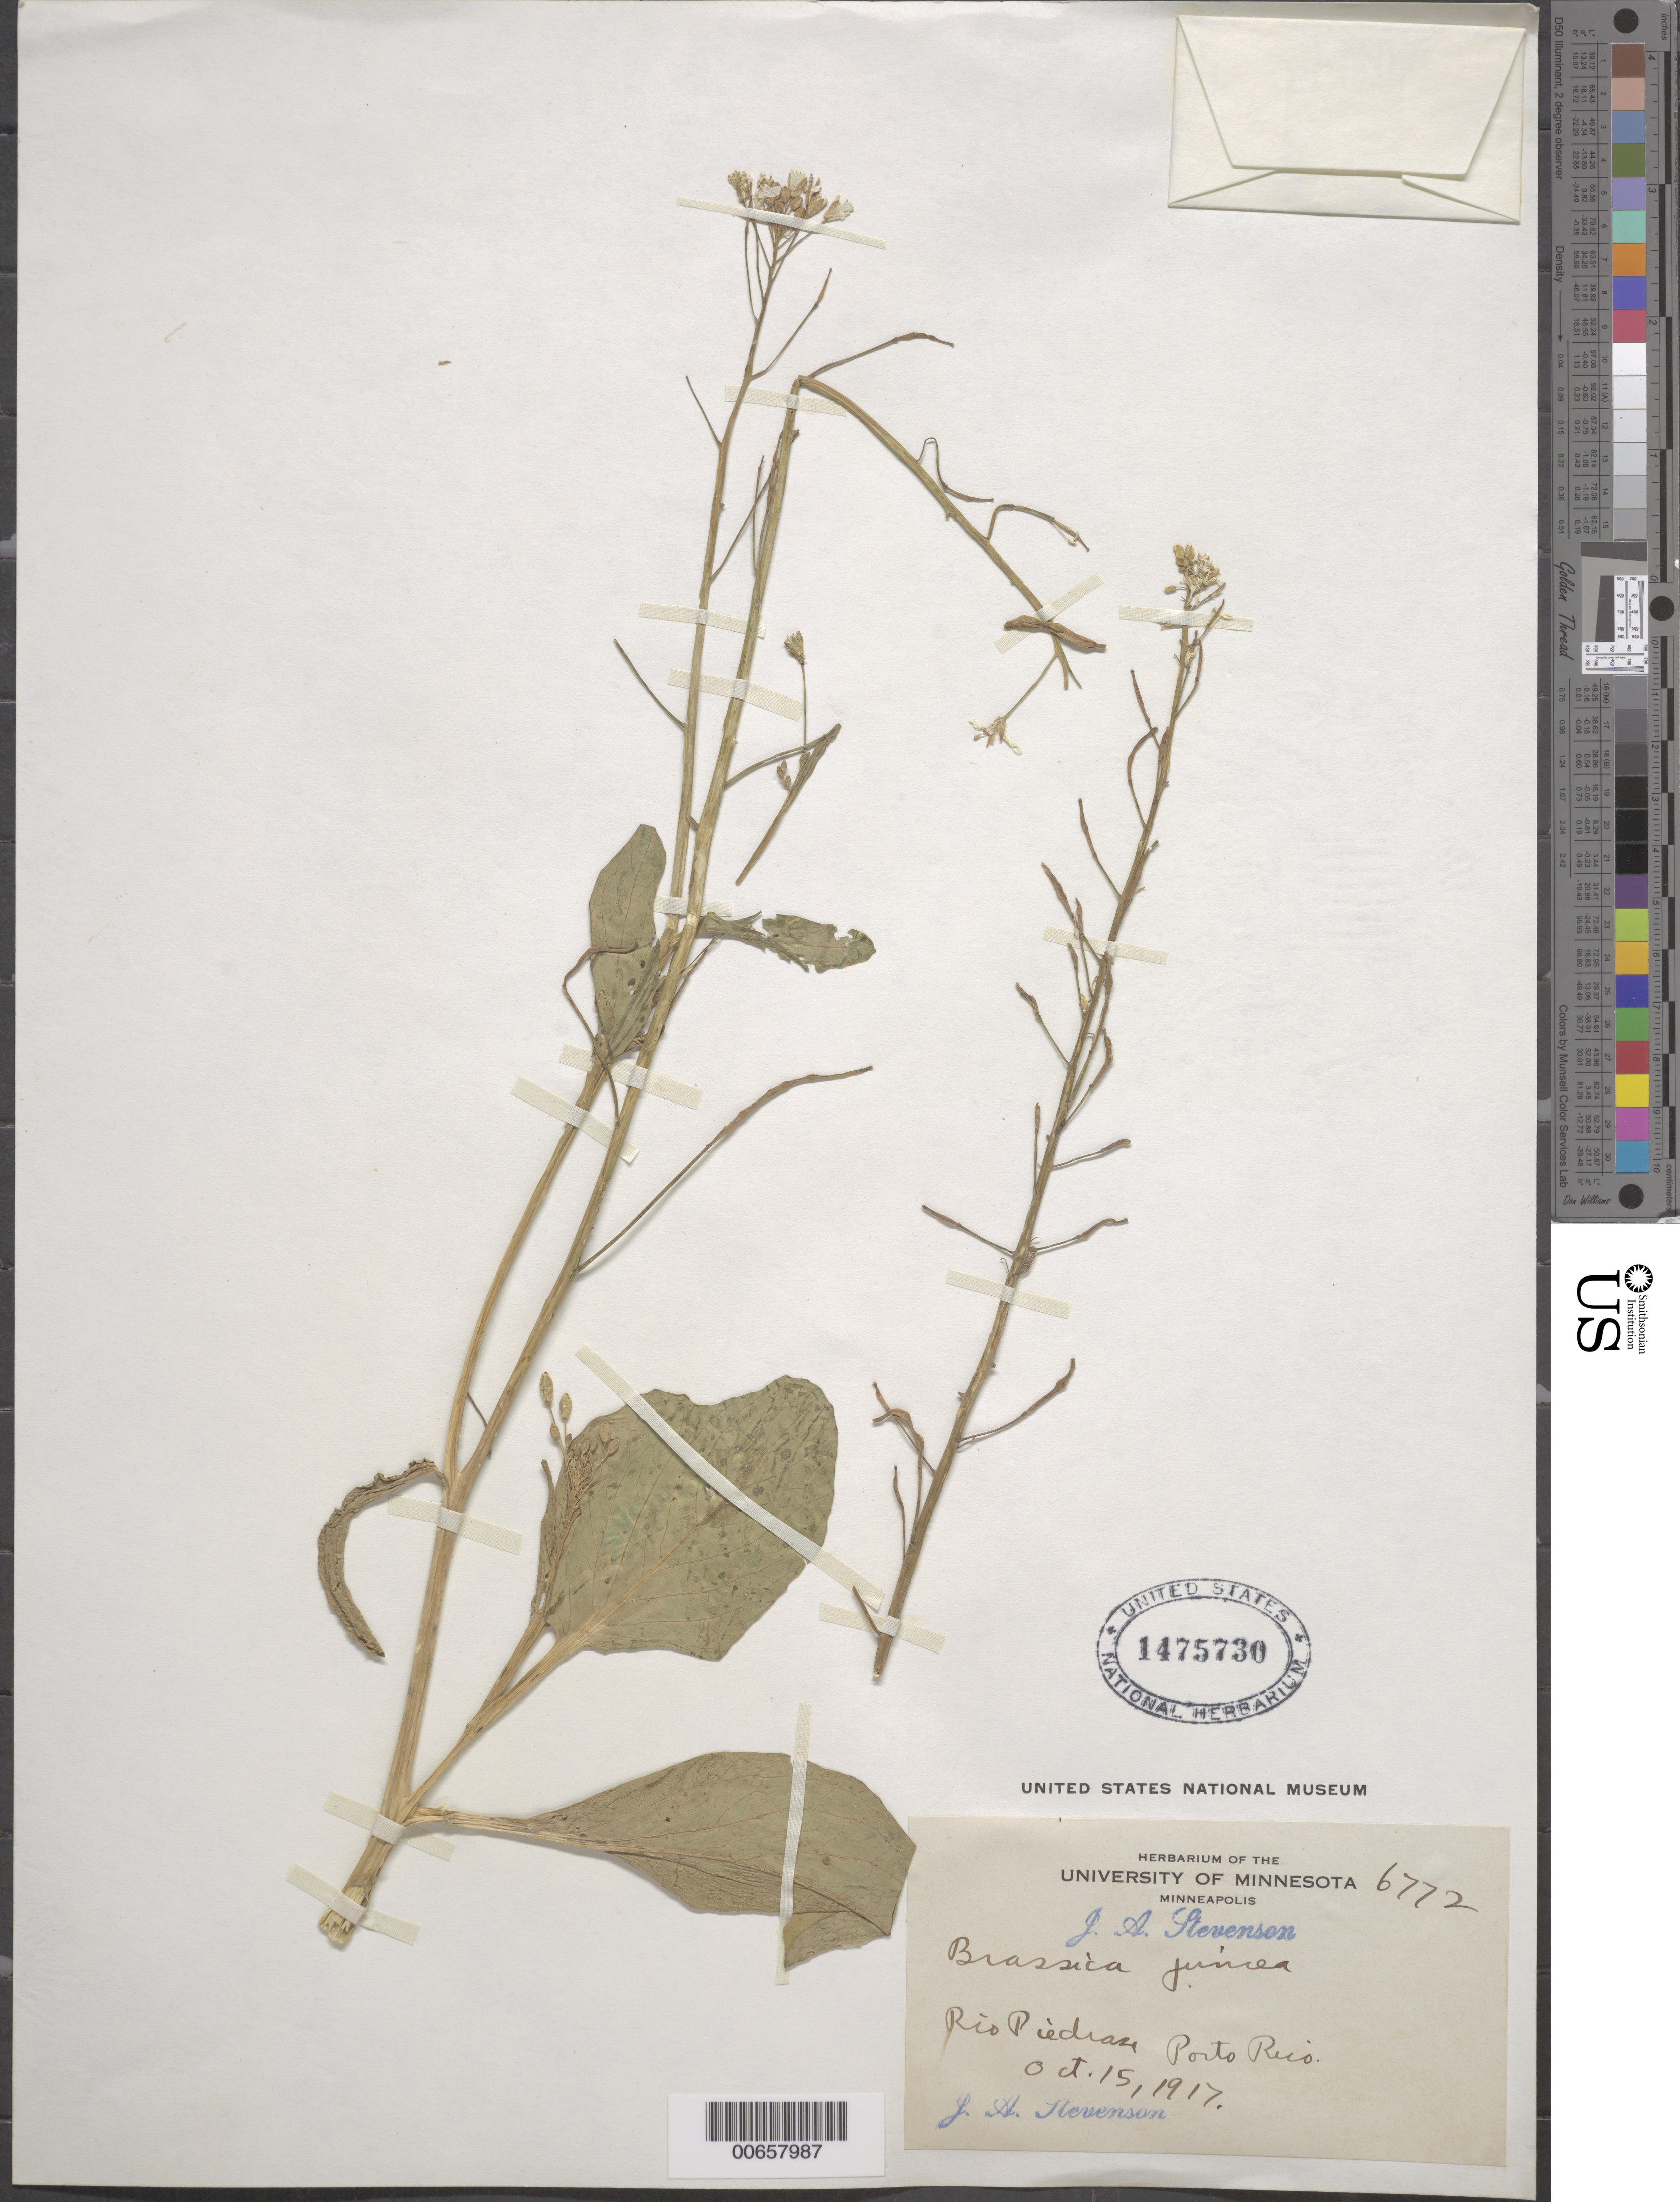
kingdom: Plantae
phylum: Tracheophyta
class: Magnoliopsida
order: Brassicales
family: Brassicaceae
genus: Brassica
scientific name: Brassica juncea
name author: (L.) Czern.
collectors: J. Stevenson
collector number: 6772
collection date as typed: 15 Oct 1917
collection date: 1917-10-15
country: Puerto Rico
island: Greater Antilles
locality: Rio Piedras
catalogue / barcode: US 1475730